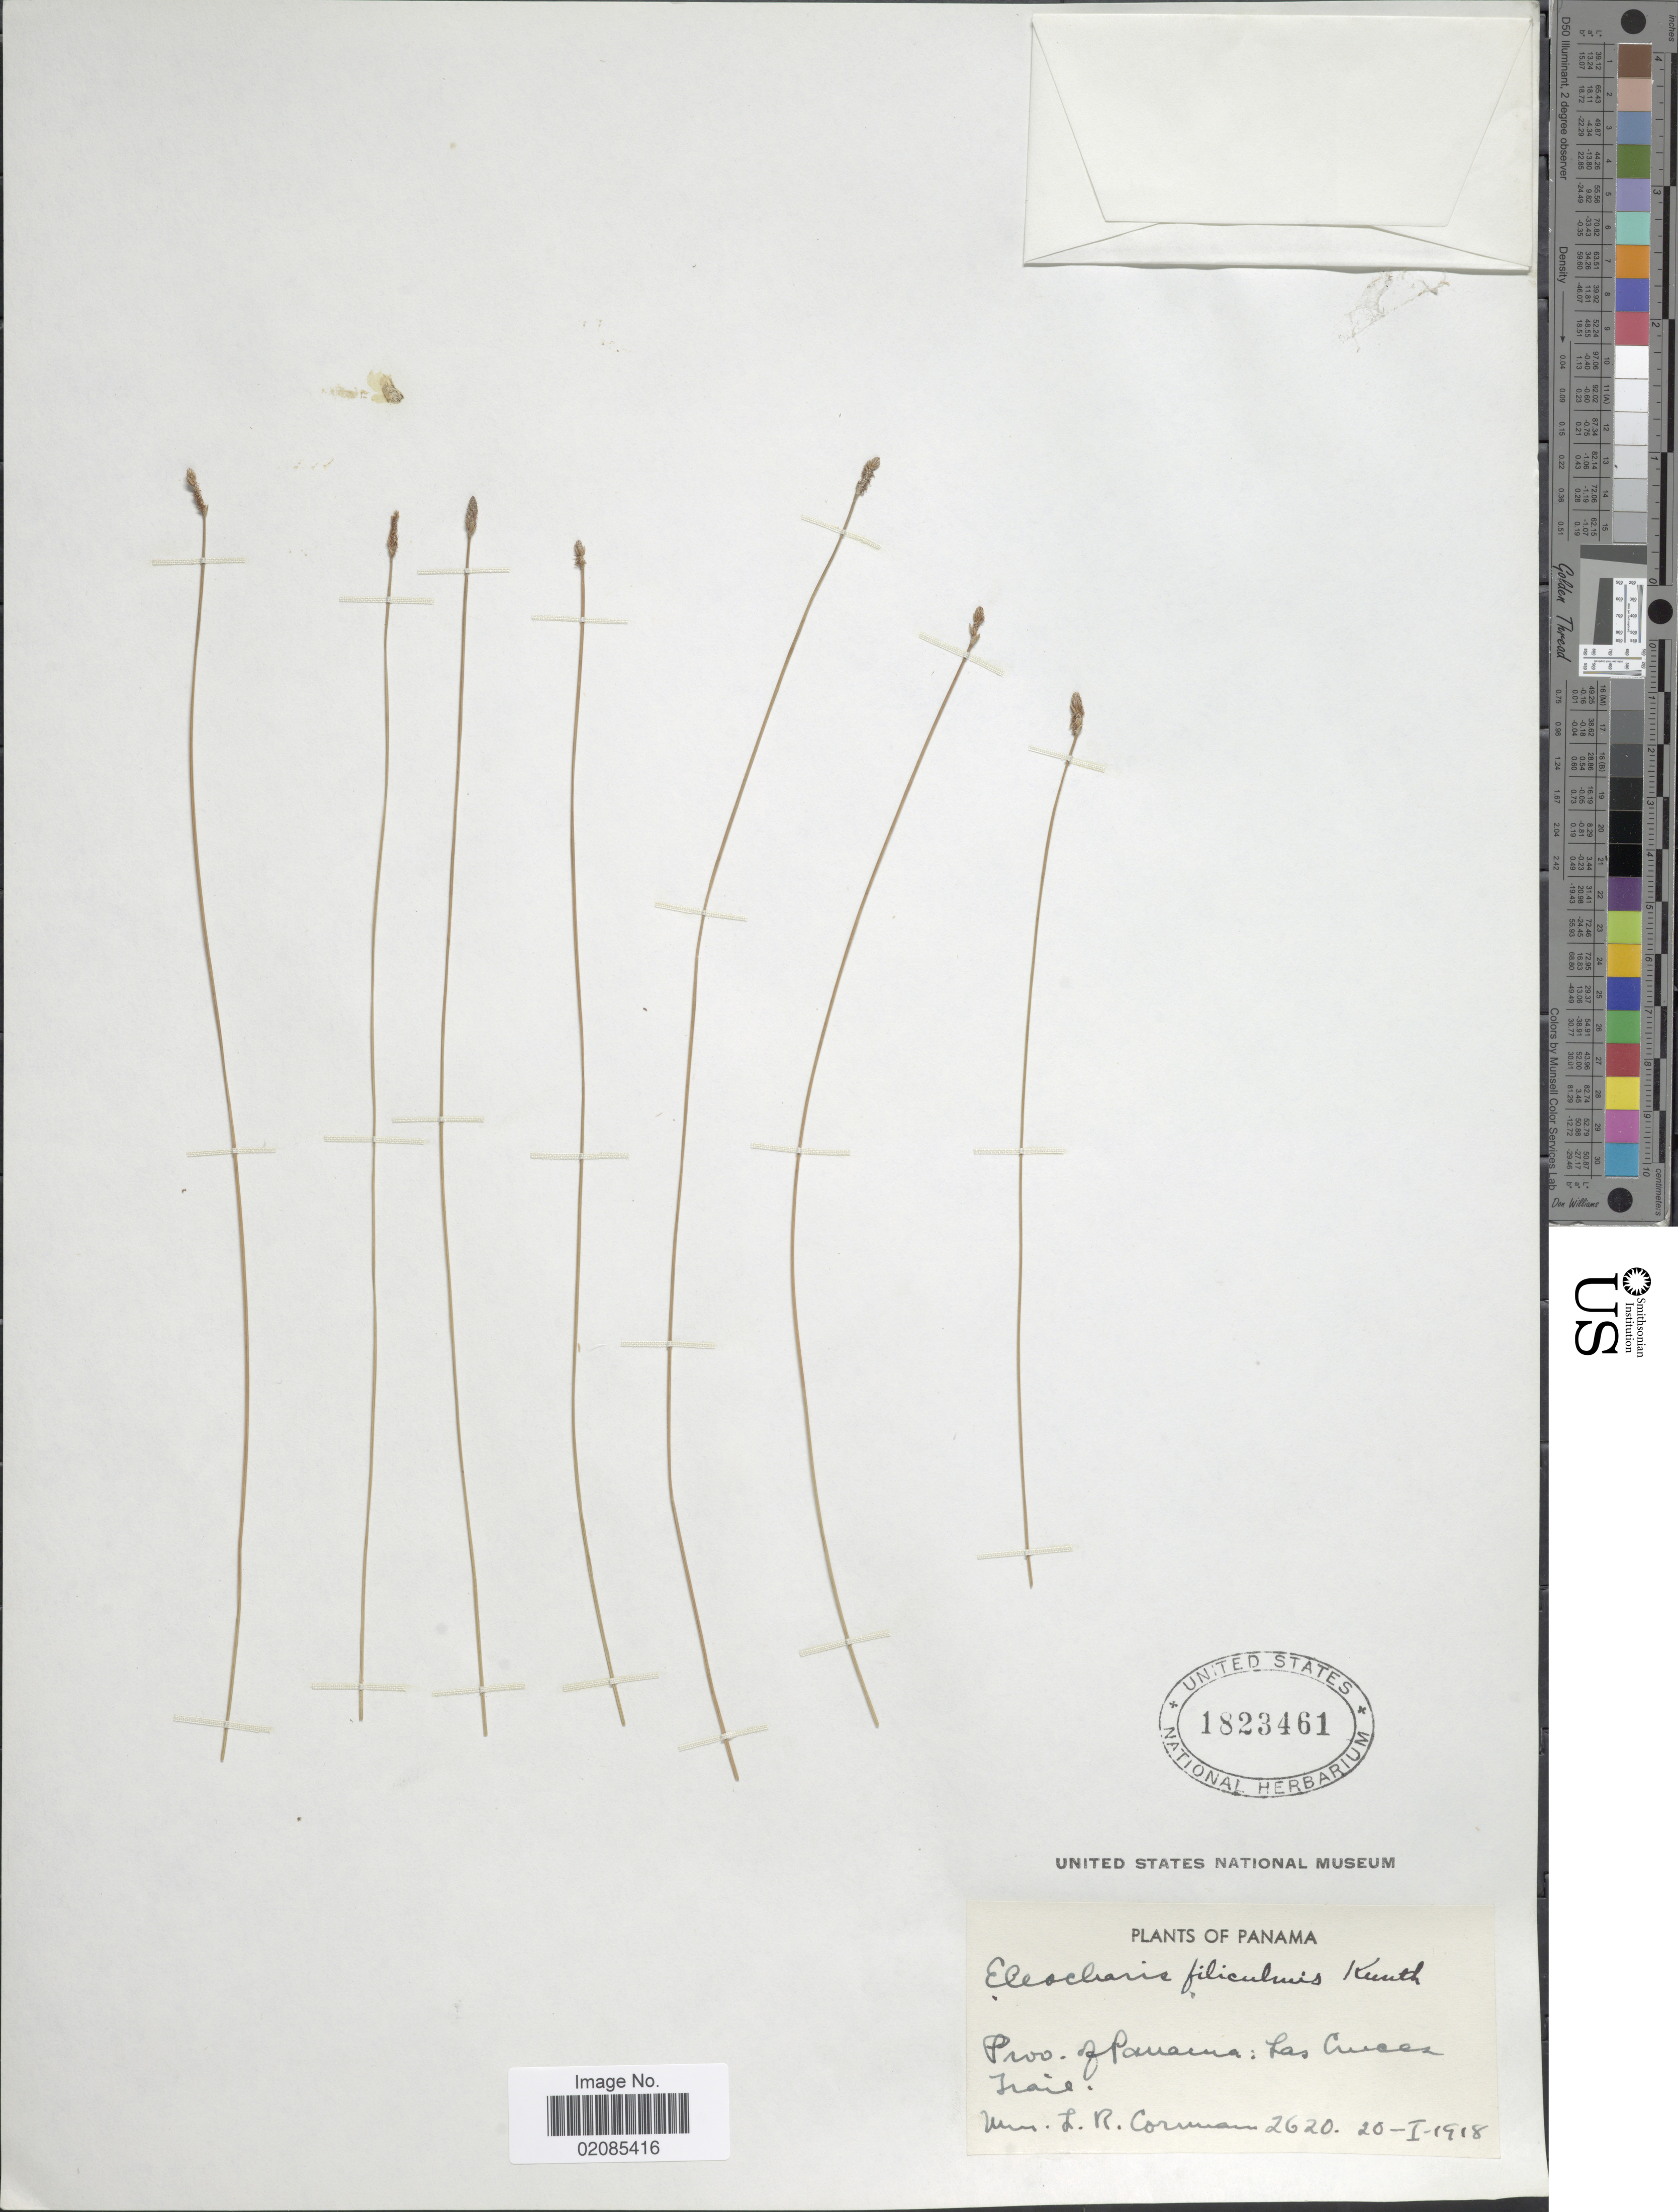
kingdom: Plantae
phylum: Tracheophyta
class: Liliopsida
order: Poales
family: Cyperaceae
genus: Eleocharis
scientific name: Eleocharis filiculmis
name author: Kunth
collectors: L. Cornman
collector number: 2620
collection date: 1918-01-20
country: Panama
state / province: Panamá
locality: Las Cruces Trail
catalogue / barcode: US 1823461